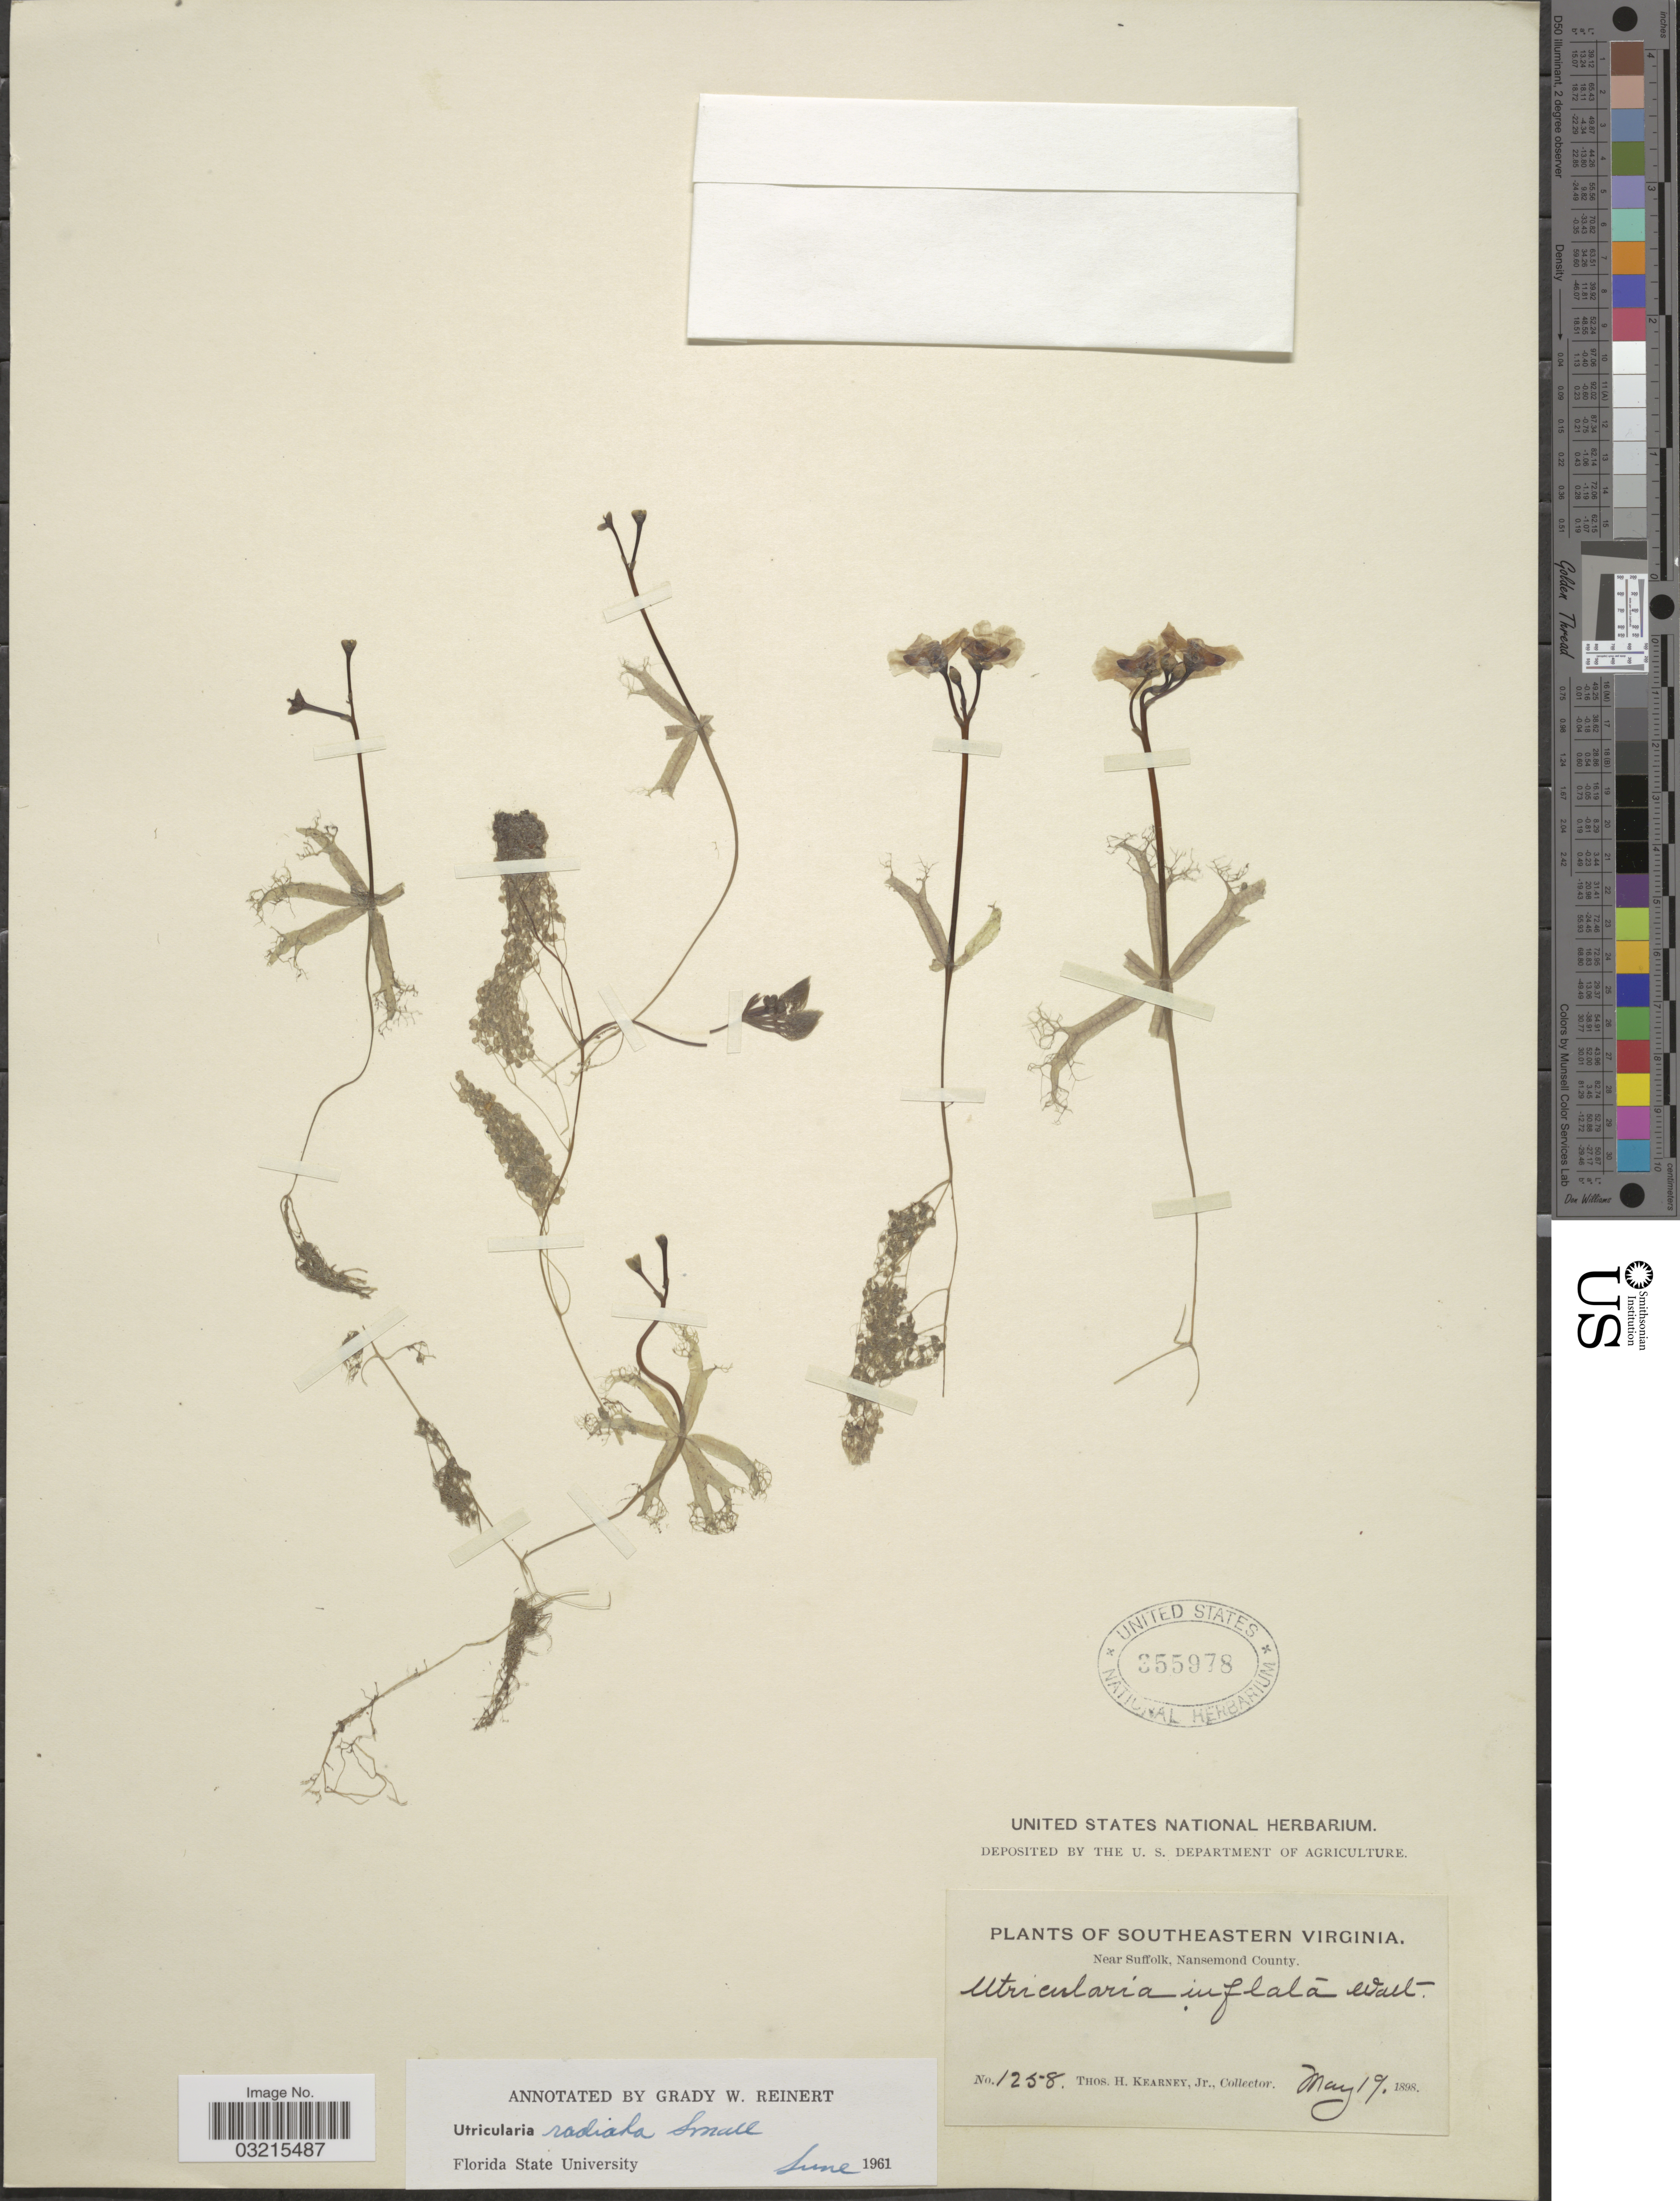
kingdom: Plantae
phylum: Tracheophyta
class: Magnoliopsida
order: Lamiales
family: Lentibulariaceae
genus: Utricularia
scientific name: Utricularia radiata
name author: Small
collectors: T. H. Kearney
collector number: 1258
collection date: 1898-05-19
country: United States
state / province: Virginia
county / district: City of Suffolk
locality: Southeastern Virginia. Near Suffolk, Nansemond County.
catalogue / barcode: US 355978